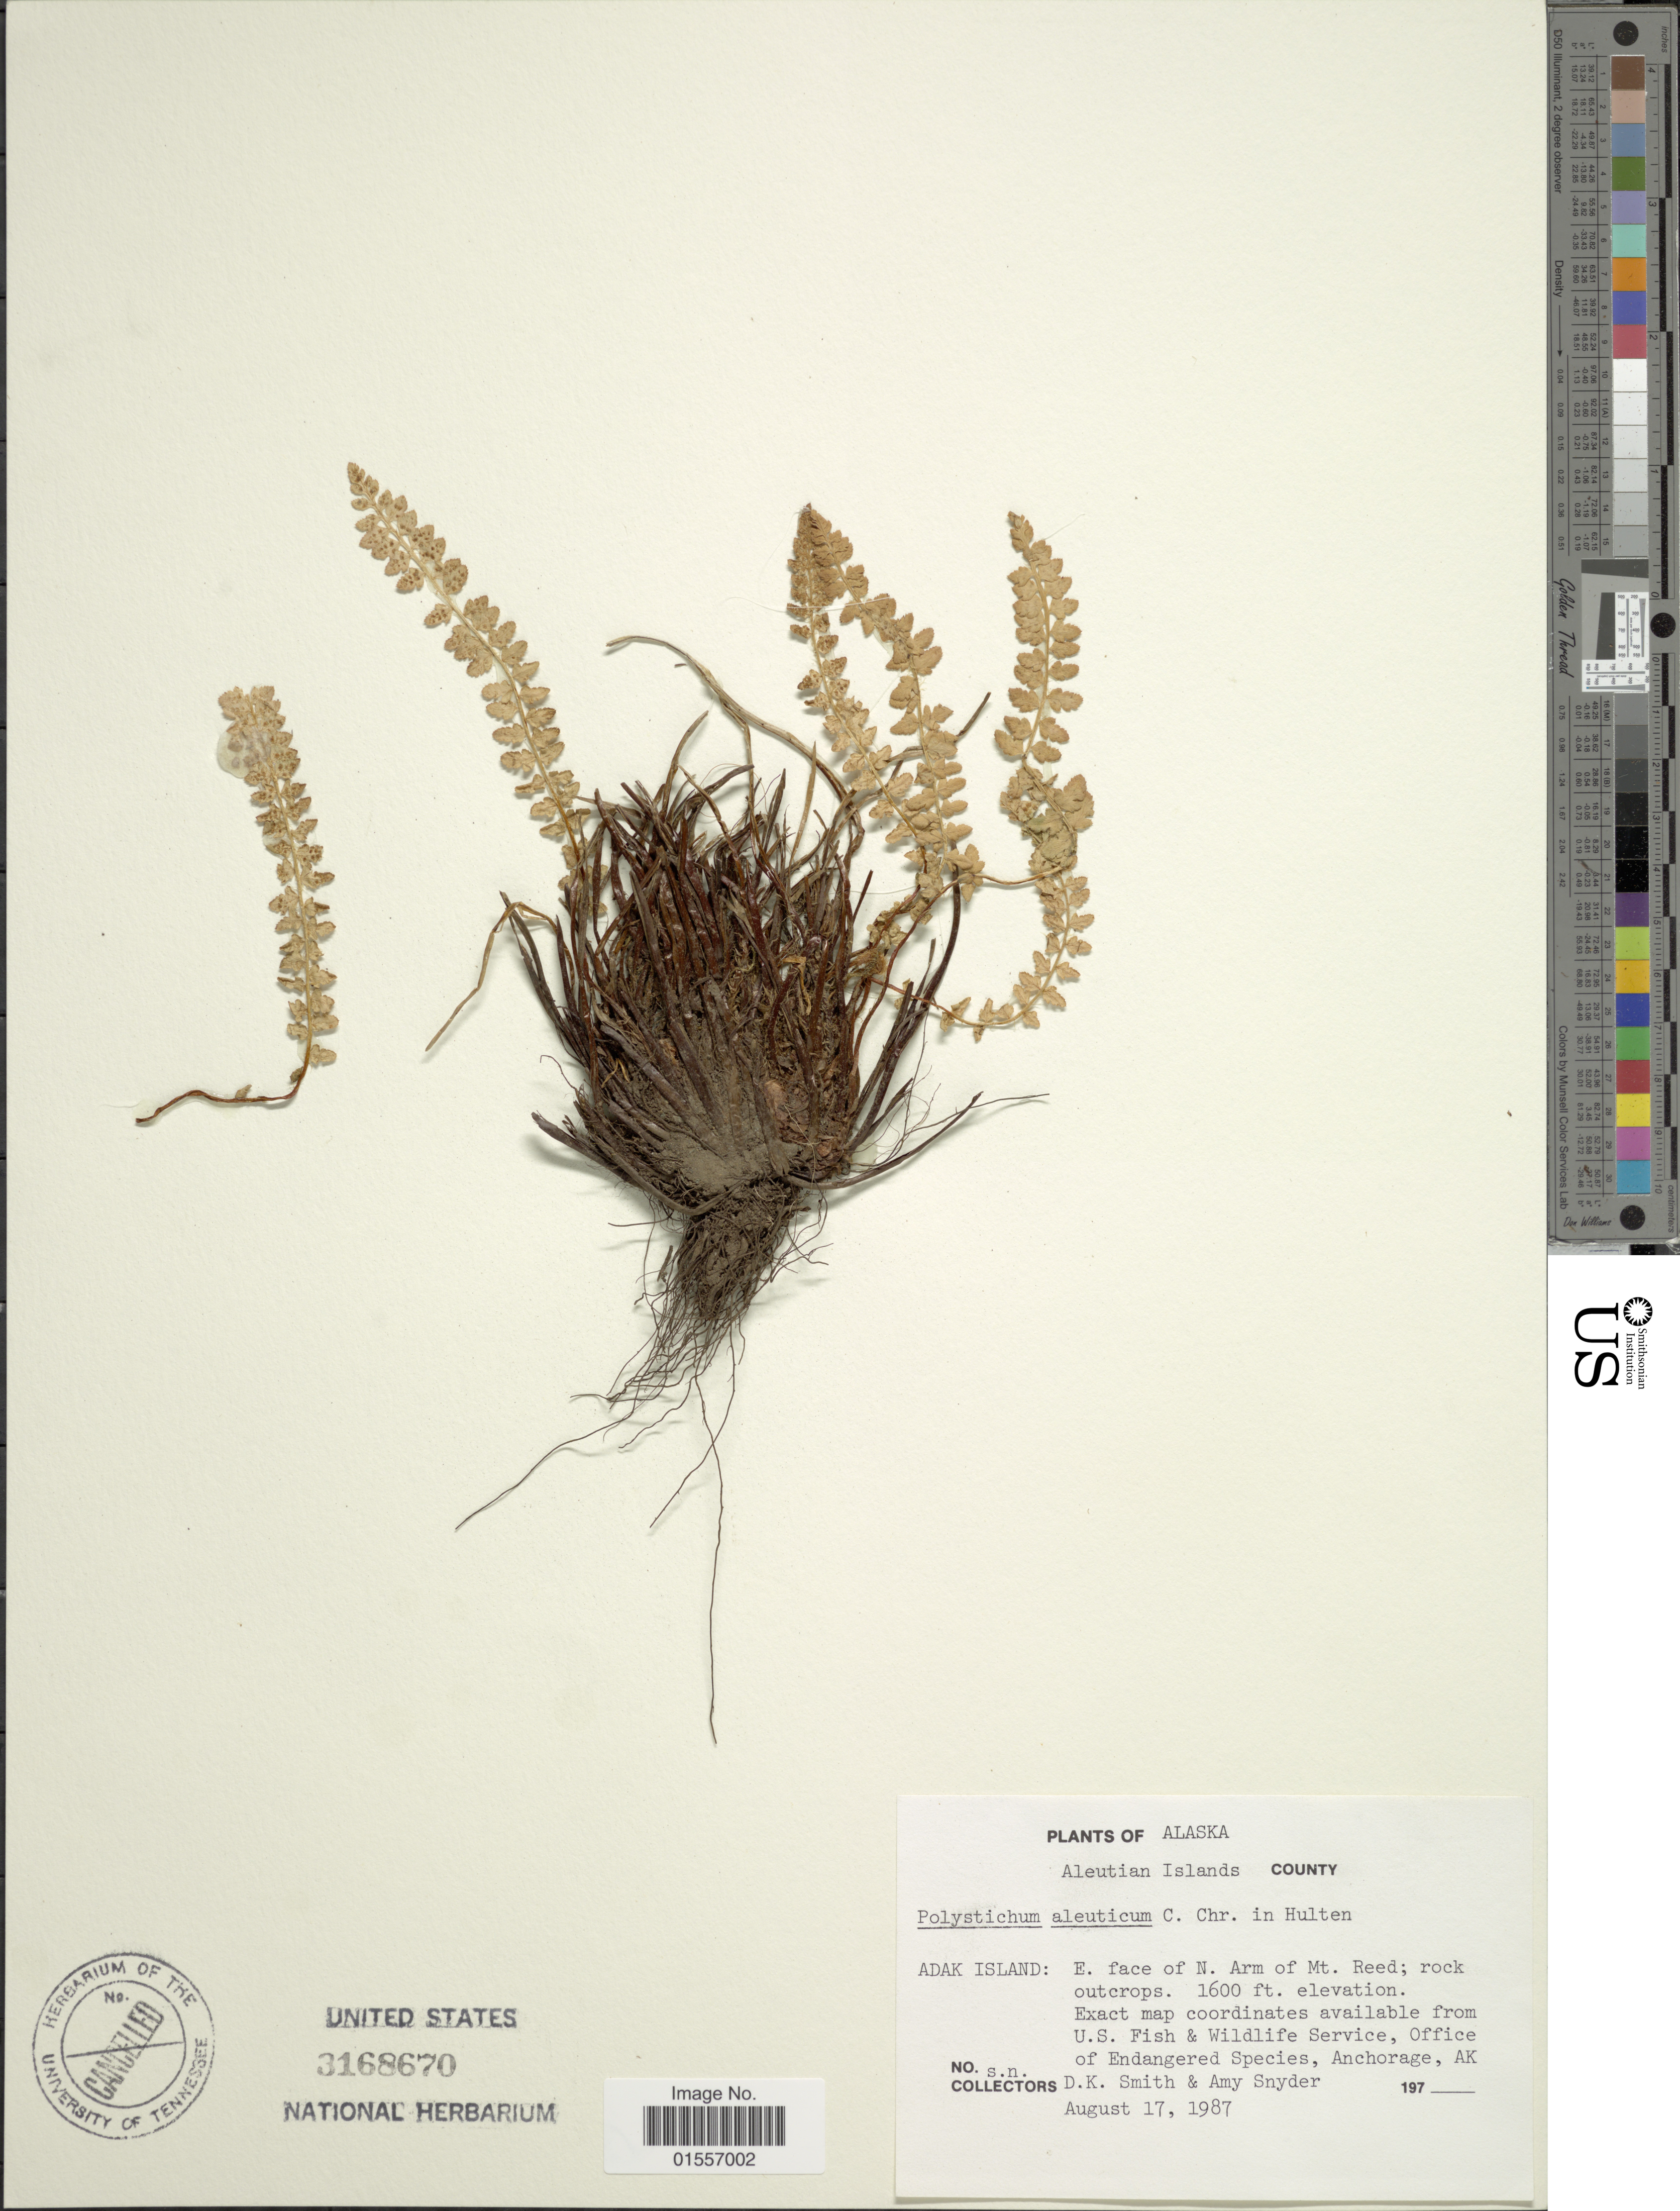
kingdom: Plantae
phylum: Tracheophyta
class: Polypodiopsida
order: Polypodiales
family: Dryopteridaceae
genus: Polystichum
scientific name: Polystichum lachenense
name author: (Hook.) Bedd.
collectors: D. K. Smith & A. Snyder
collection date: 1987-08-17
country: United States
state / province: Alaska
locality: Aleutian Island County, Adak Island: E. fave of N. Arm Mt. Reed; rock outcrops.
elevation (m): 488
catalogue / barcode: US 3168670